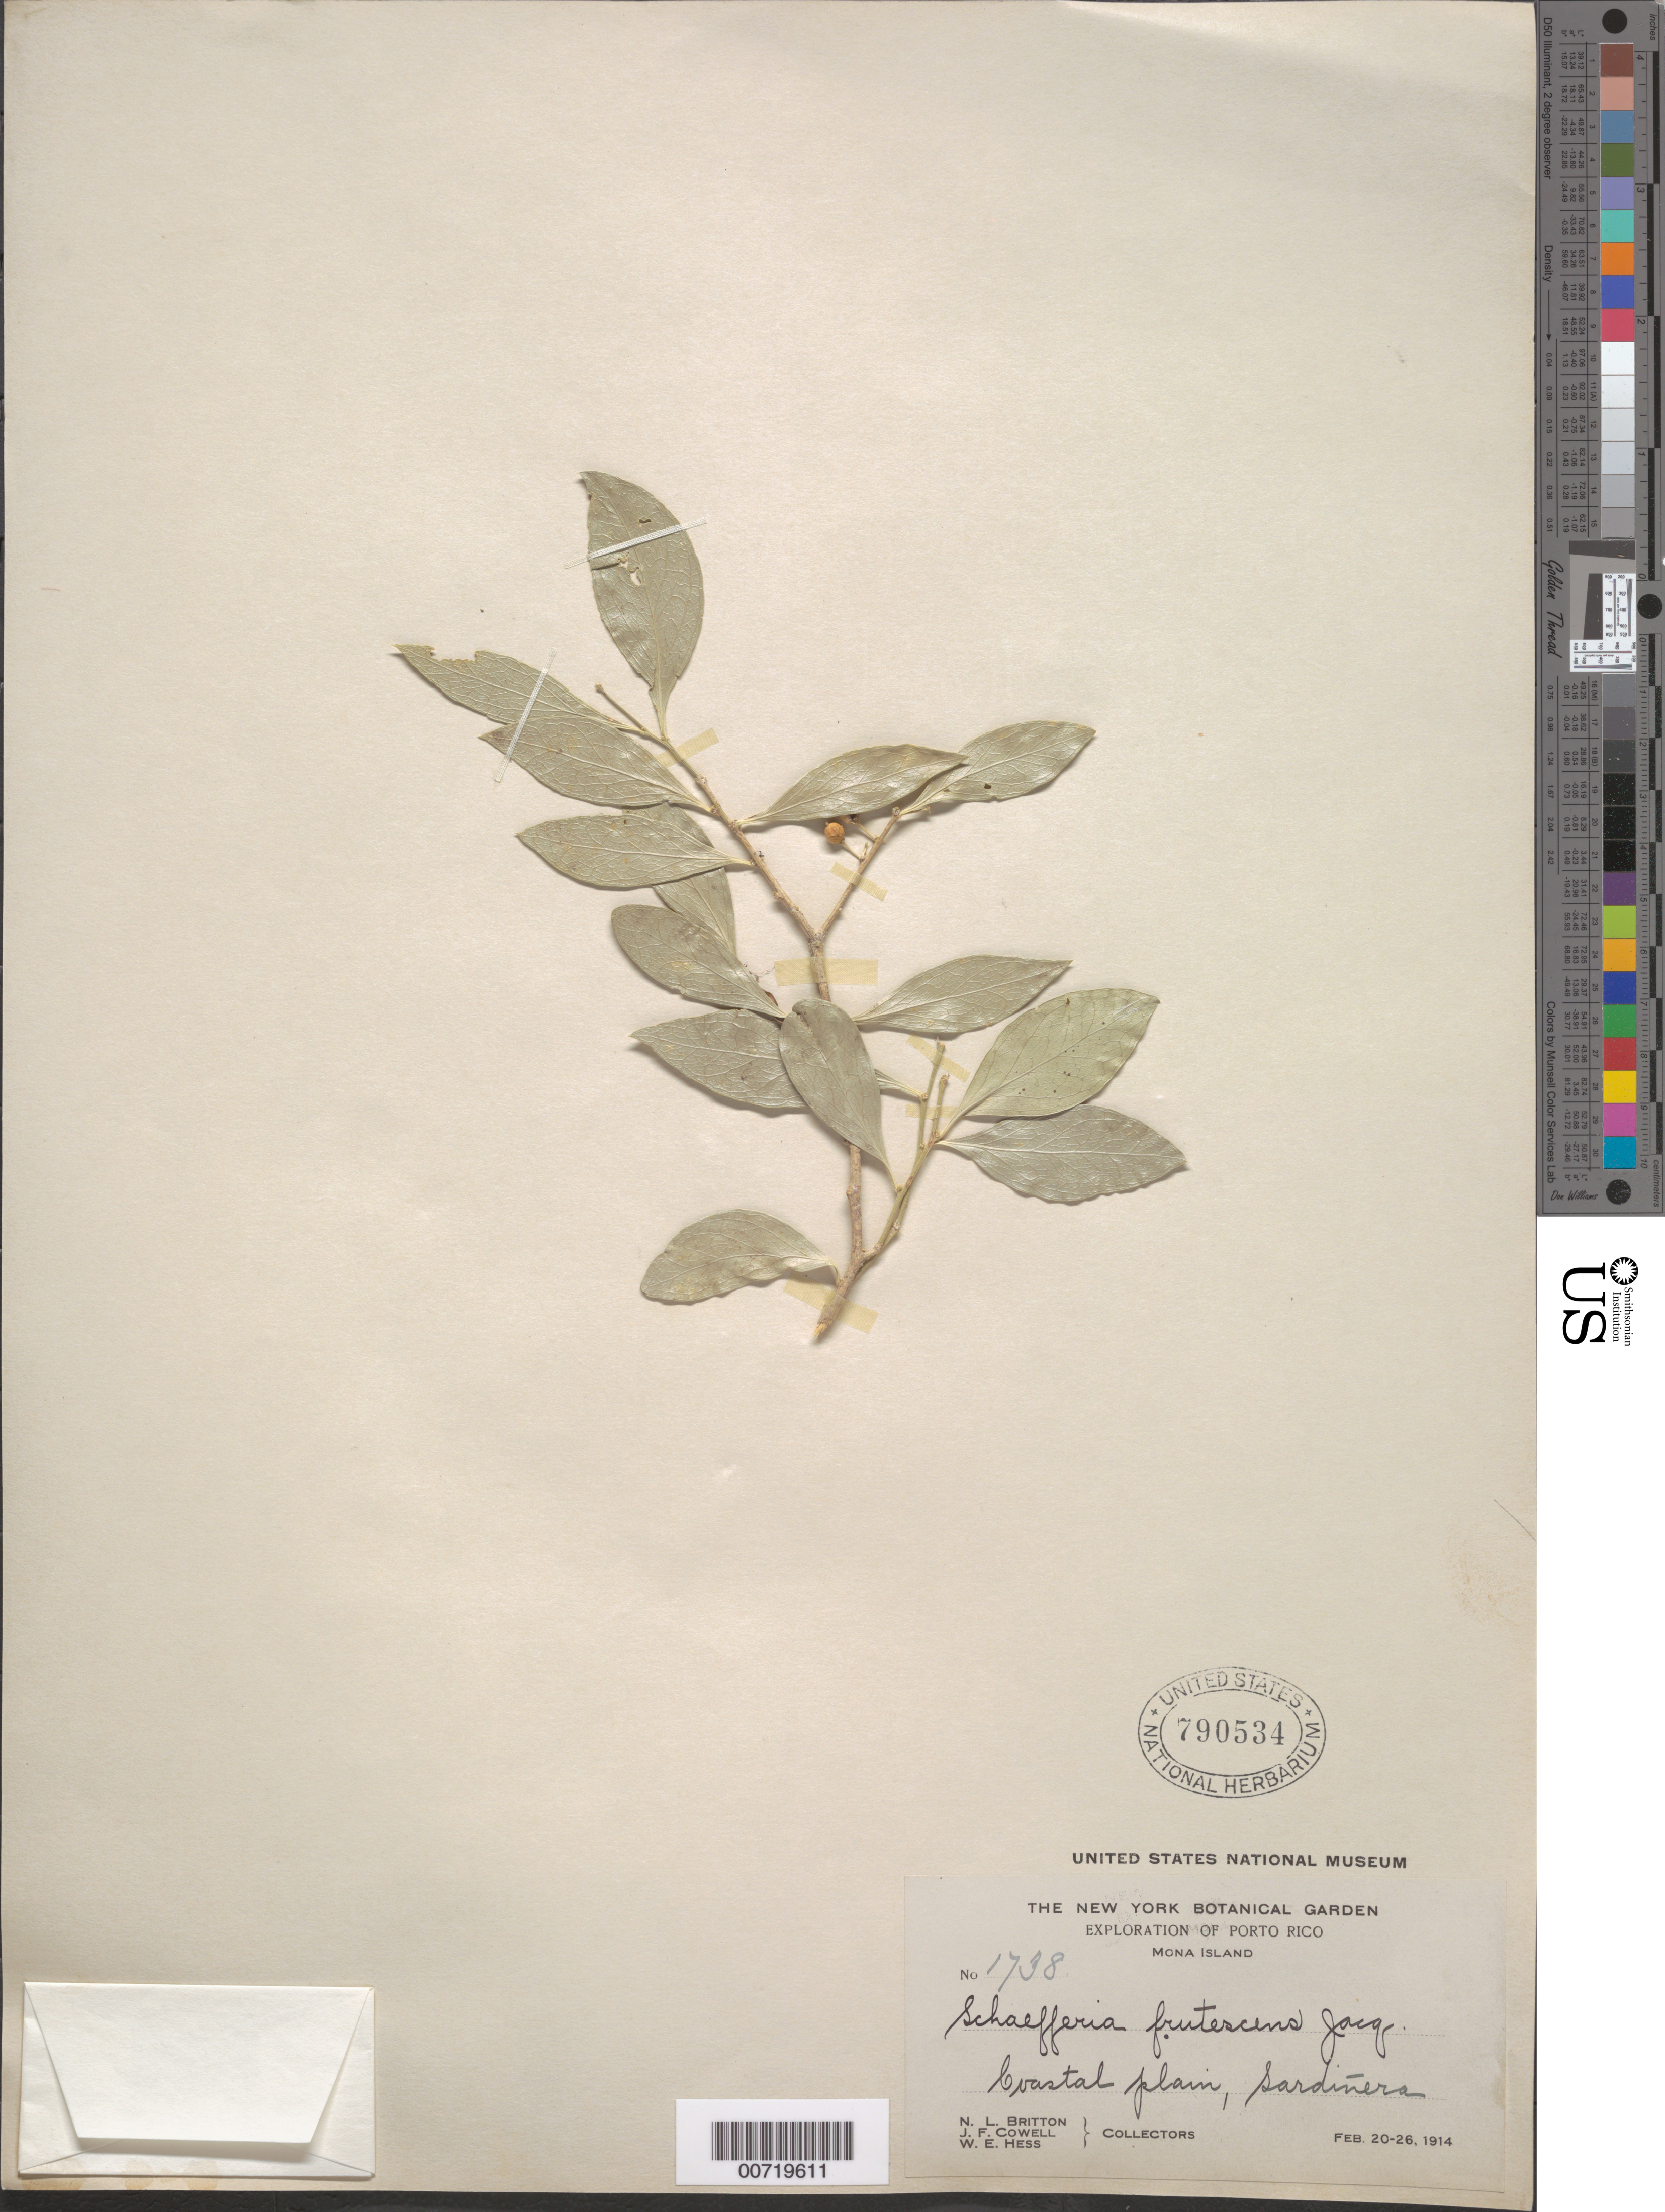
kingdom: Plantae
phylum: Tracheophyta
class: Magnoliopsida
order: Celastrales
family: Celastraceae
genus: Schaefferia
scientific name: Schaefferia frutescens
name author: Jacq.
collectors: N. Britton, J. F. Cowell & W. Hess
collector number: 1738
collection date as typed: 20 Feb 1914 to 26 Feb 1914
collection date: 1914-02-20/1914-02-26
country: Puerto Rico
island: Mona I.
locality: Sardinera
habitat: Coastal plain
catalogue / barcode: US 790534